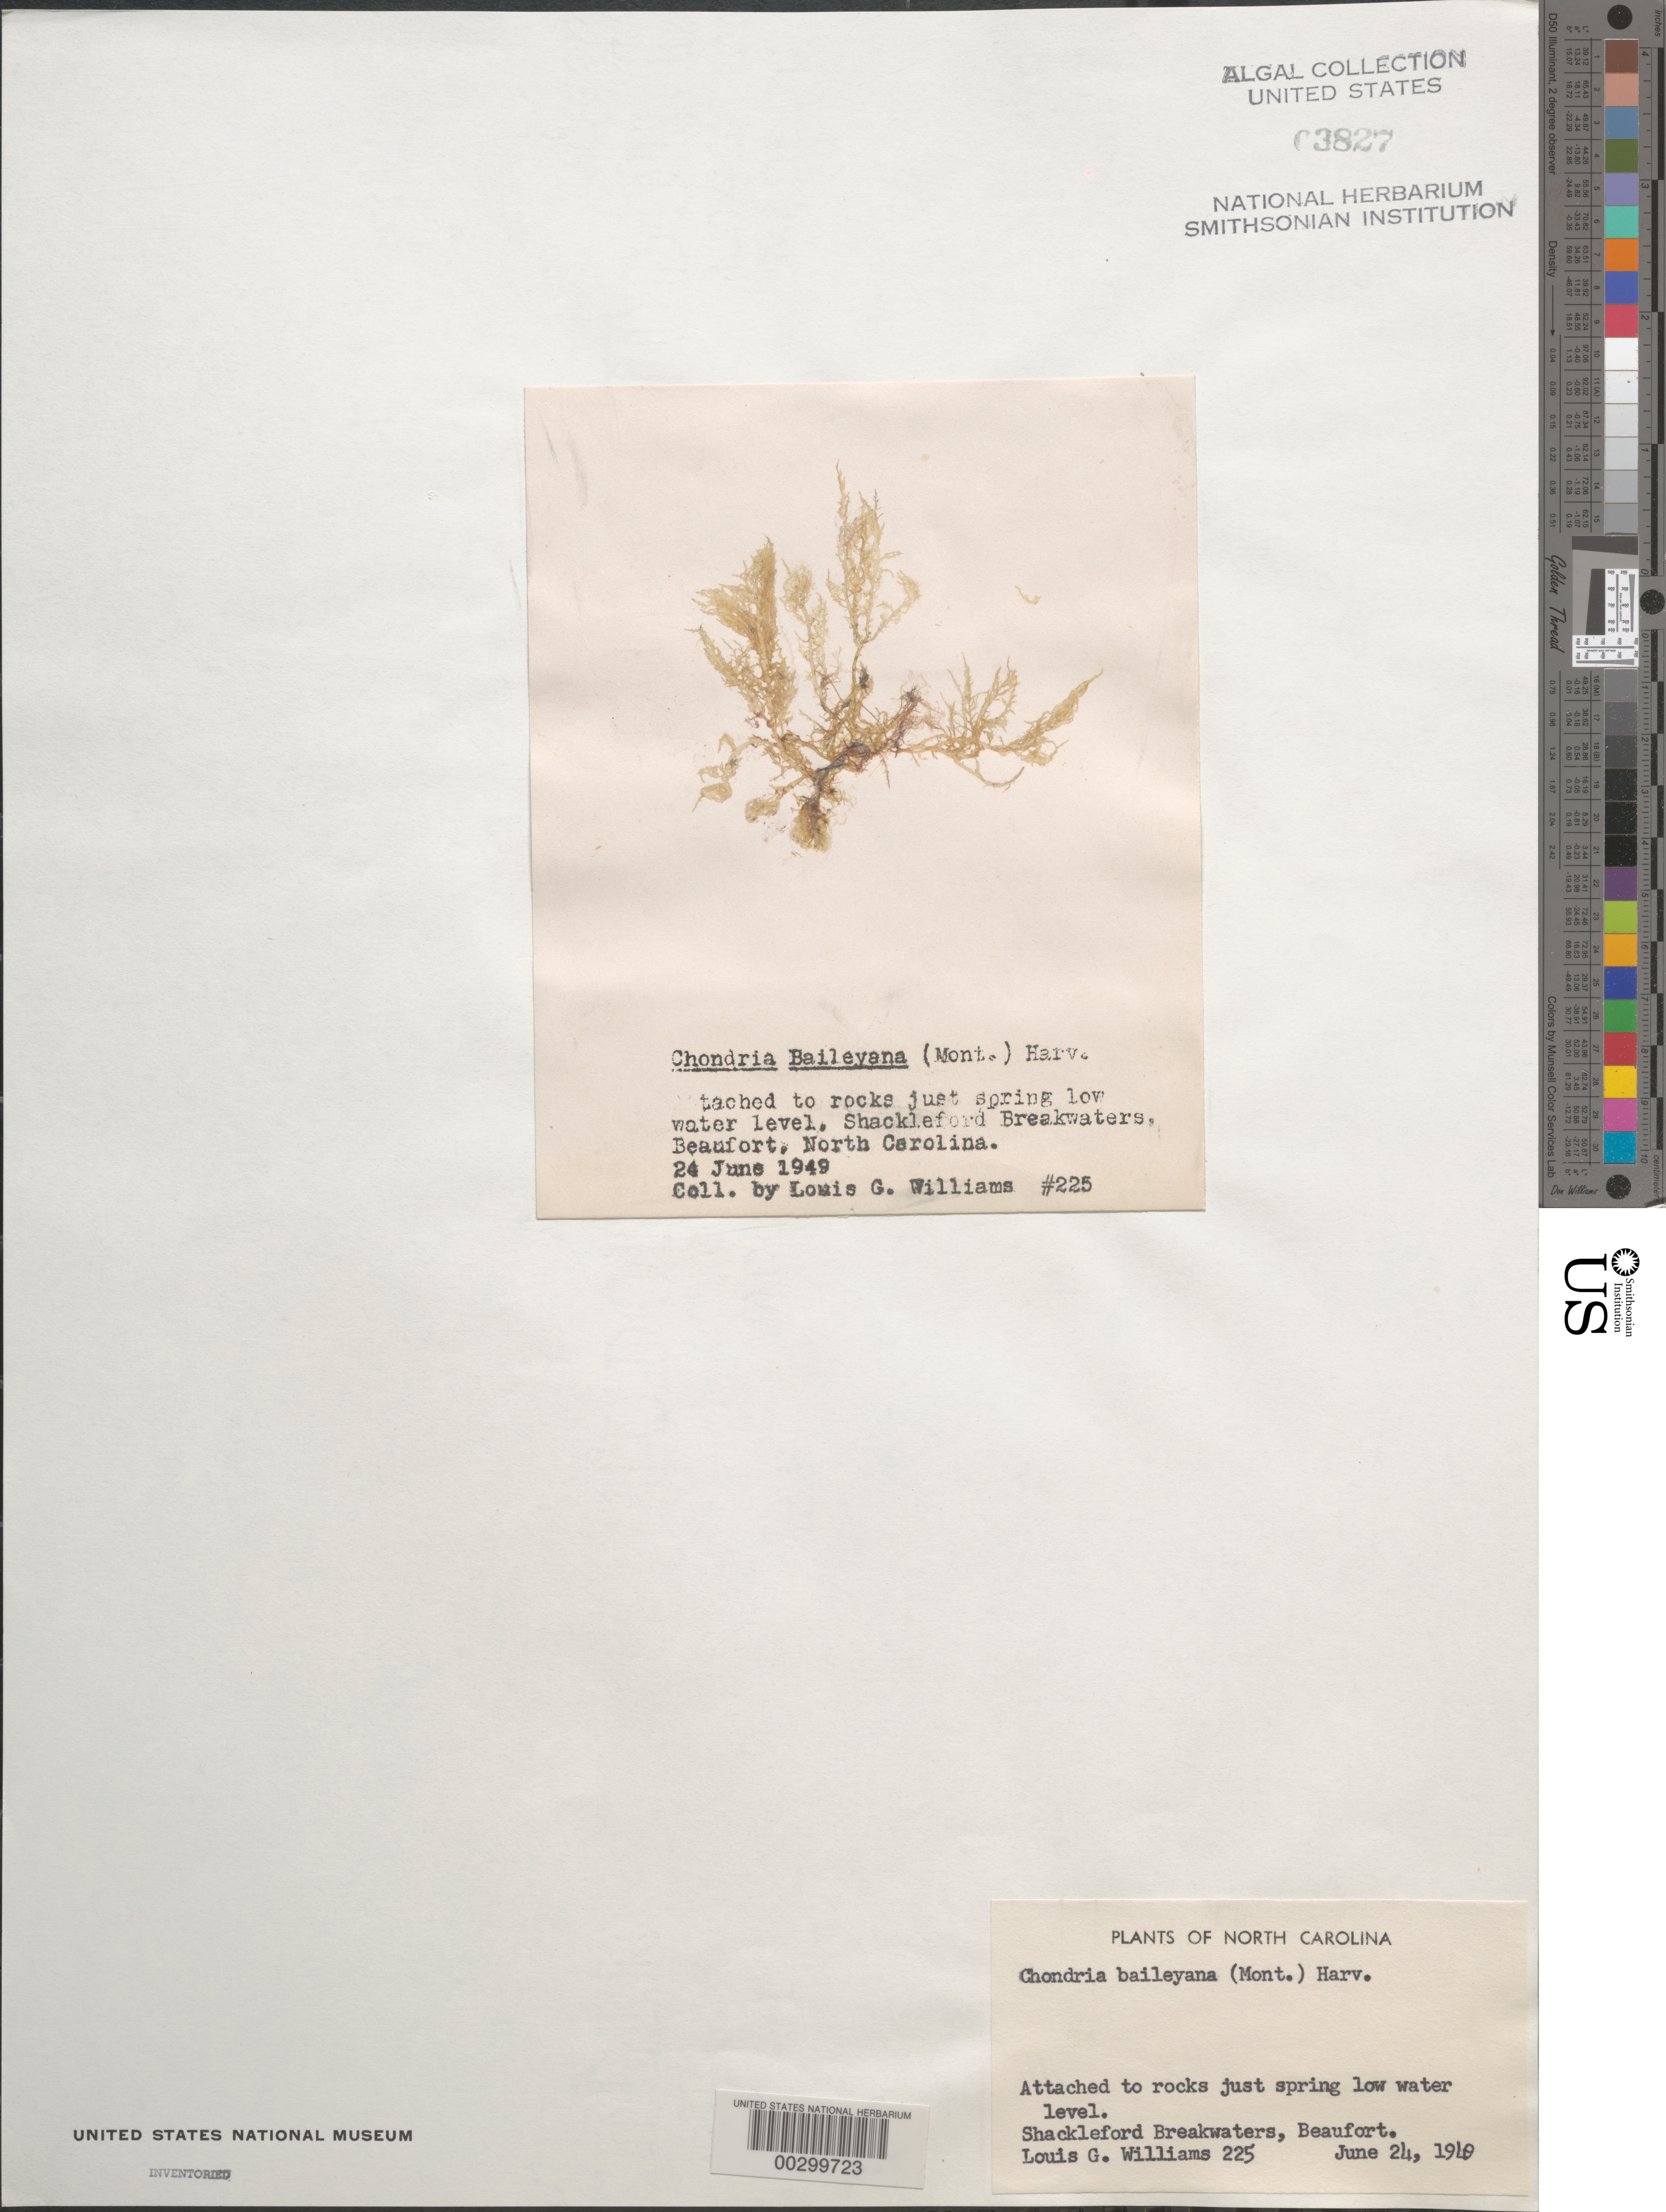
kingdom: Plantae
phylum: Rhodophyta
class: Florideophyceae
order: Ceramiales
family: Rhodomelaceae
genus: Chondria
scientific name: Chondria baileyana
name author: (Mont.) Harv.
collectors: L. G. Williams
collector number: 225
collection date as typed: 24 Jun 1949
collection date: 1949-06-24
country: United States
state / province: North Carolina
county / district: Carteret County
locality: Beaufort, Shackleford breakwaters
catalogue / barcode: US 3827